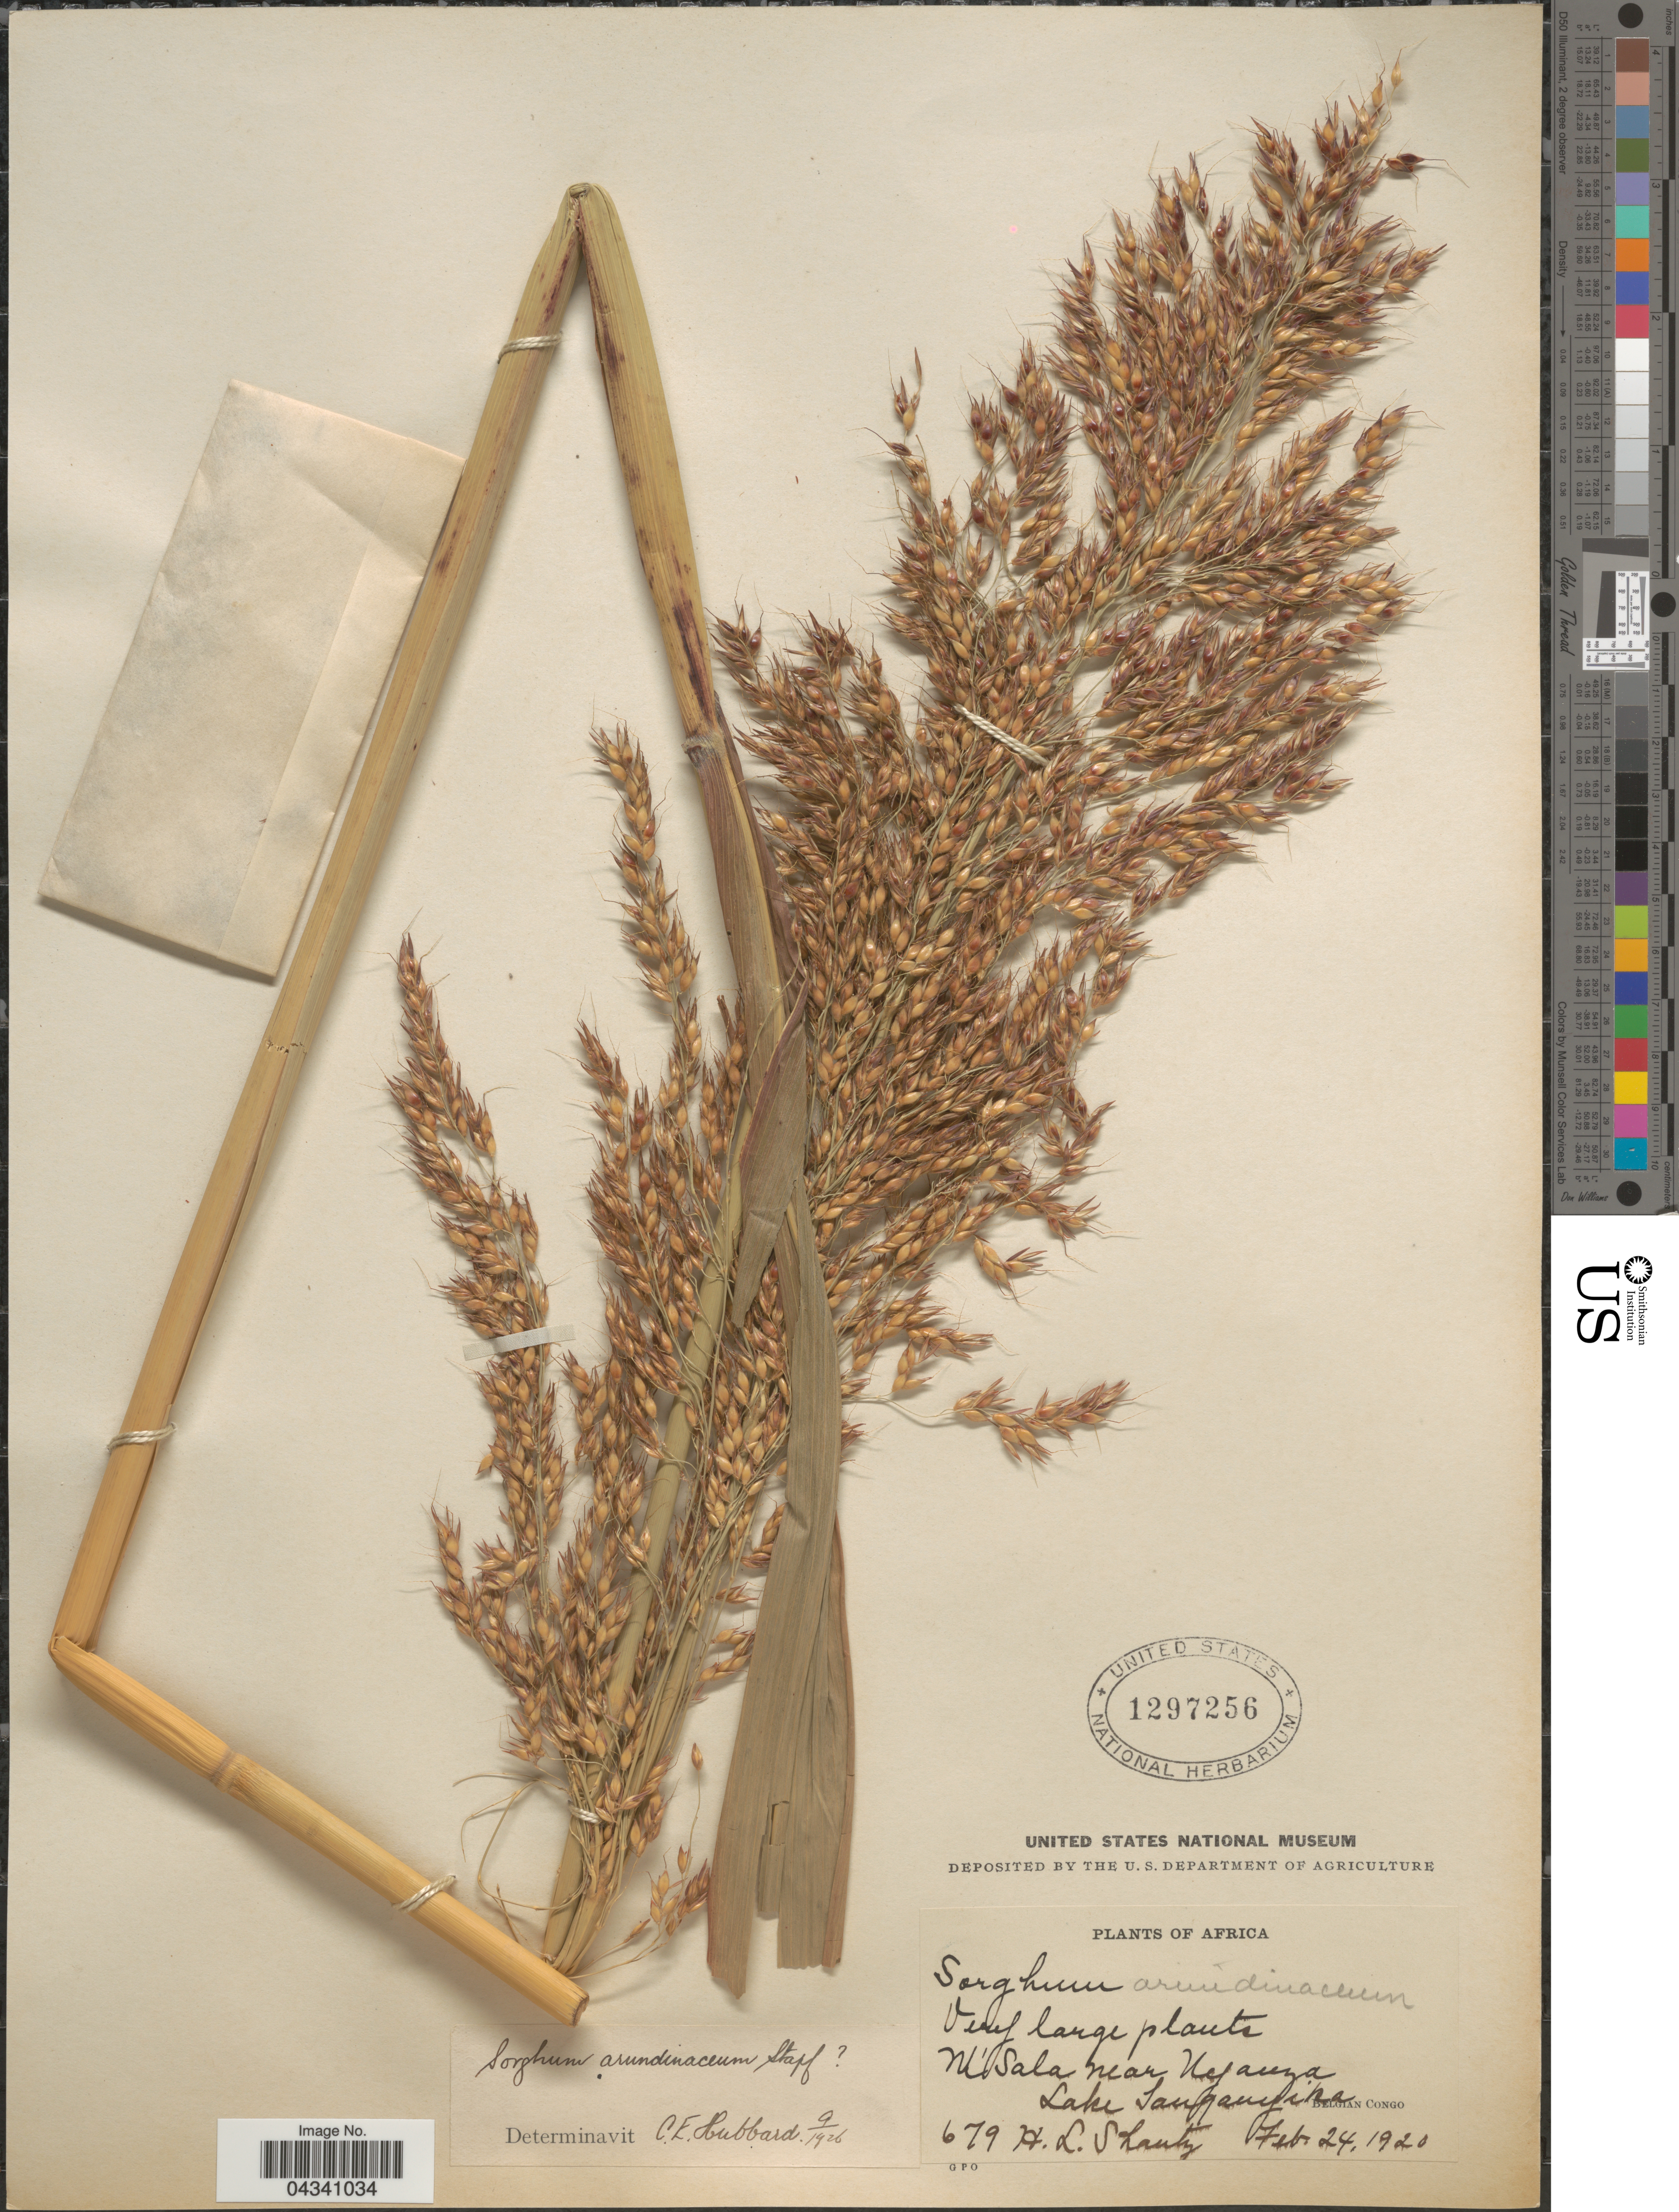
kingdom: Plantae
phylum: Tracheophyta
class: Liliopsida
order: Poales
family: Poaceae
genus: Sorghum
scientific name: Sorghum arundinaceum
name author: (Desv.) Stapf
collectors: H. Shantz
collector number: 679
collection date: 1920-02-24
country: Congo, Democratic Republic of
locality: M'Sala nar Nyanza Lake Tanganyika. Belgian Congo.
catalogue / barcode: US 1297256